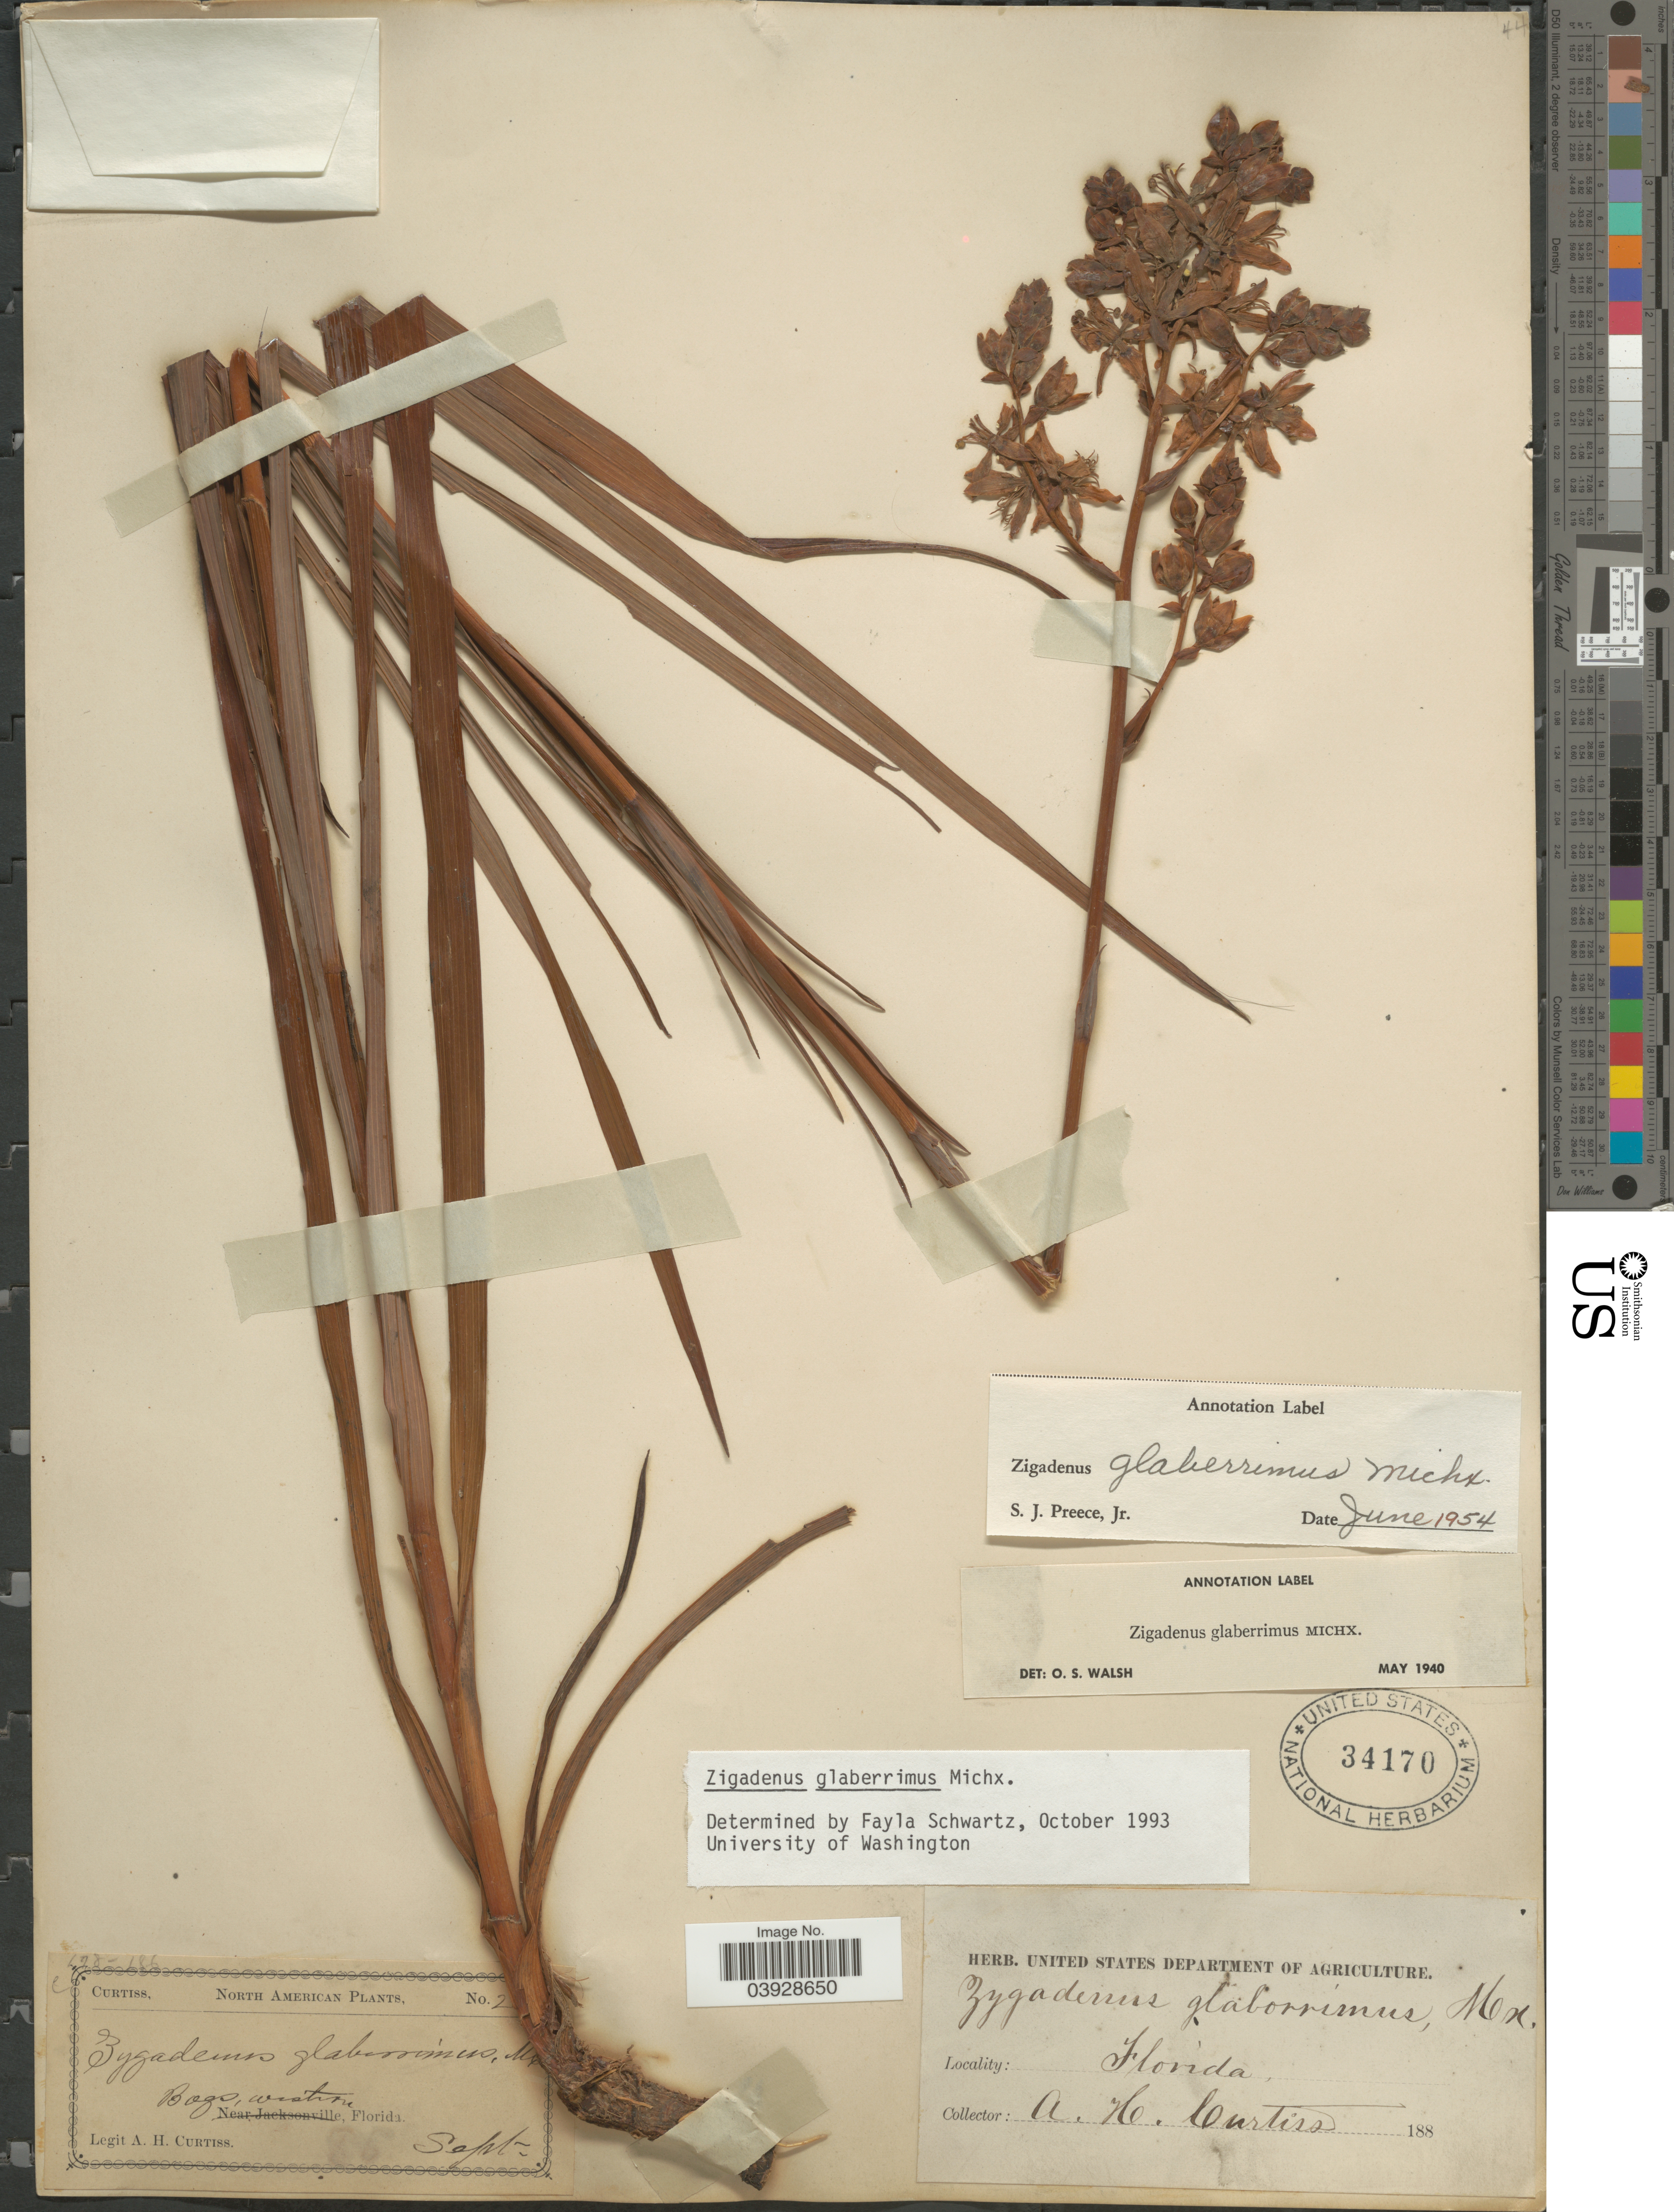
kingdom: Plantae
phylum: Tracheophyta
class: Liliopsida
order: Liliales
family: Melanthiaceae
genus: Zigadenus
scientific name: Zigadenus glaberrimus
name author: Michx.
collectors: A. H. Curtiss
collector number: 2*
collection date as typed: Sept 188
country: United States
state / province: Florida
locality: Bogs, western.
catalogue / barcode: US 34170